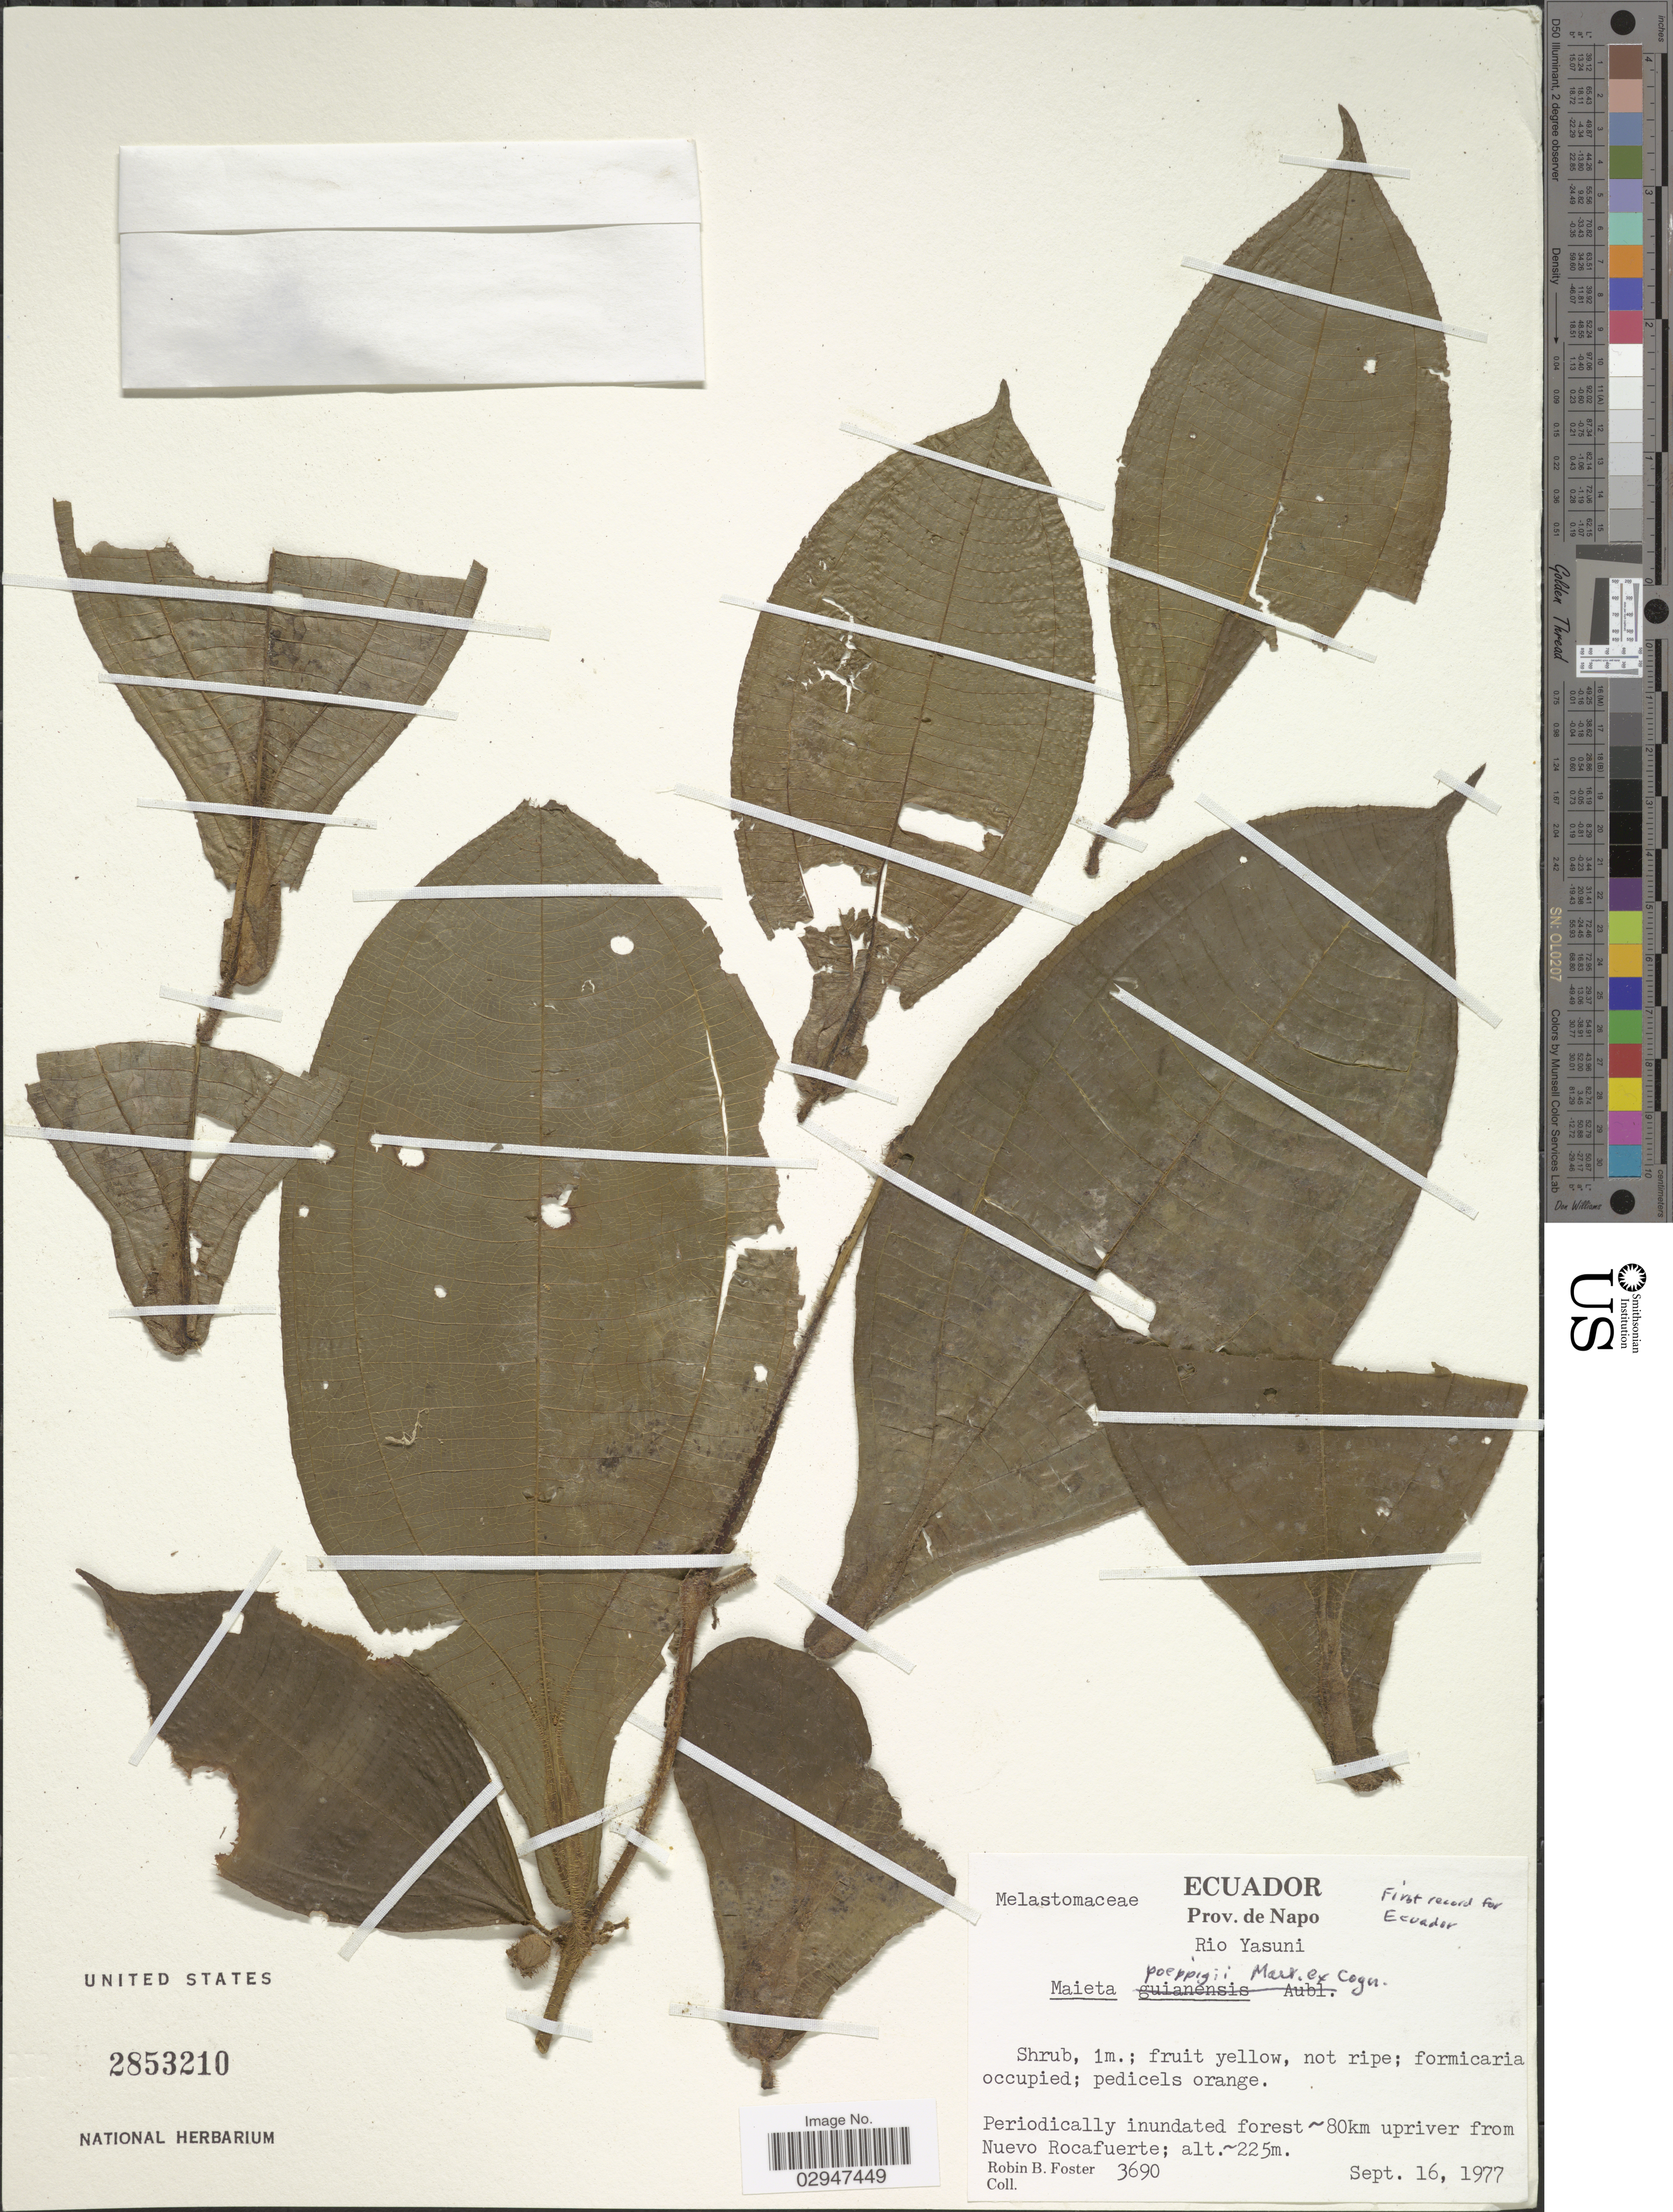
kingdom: Plantae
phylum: Tracheophyta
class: Magnoliopsida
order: Myrtales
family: Melastomataceae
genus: Maieta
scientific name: Maieta poeppigii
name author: Mart. ex Cogn.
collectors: R. B. Foster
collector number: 3690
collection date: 1977-09-16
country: Ecuador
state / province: Napo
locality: Prov. de Napo. Rio Yasuni. Periodically inundated forest~80km upriver from Nuevo Rocafuerte.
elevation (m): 225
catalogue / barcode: US 2853210